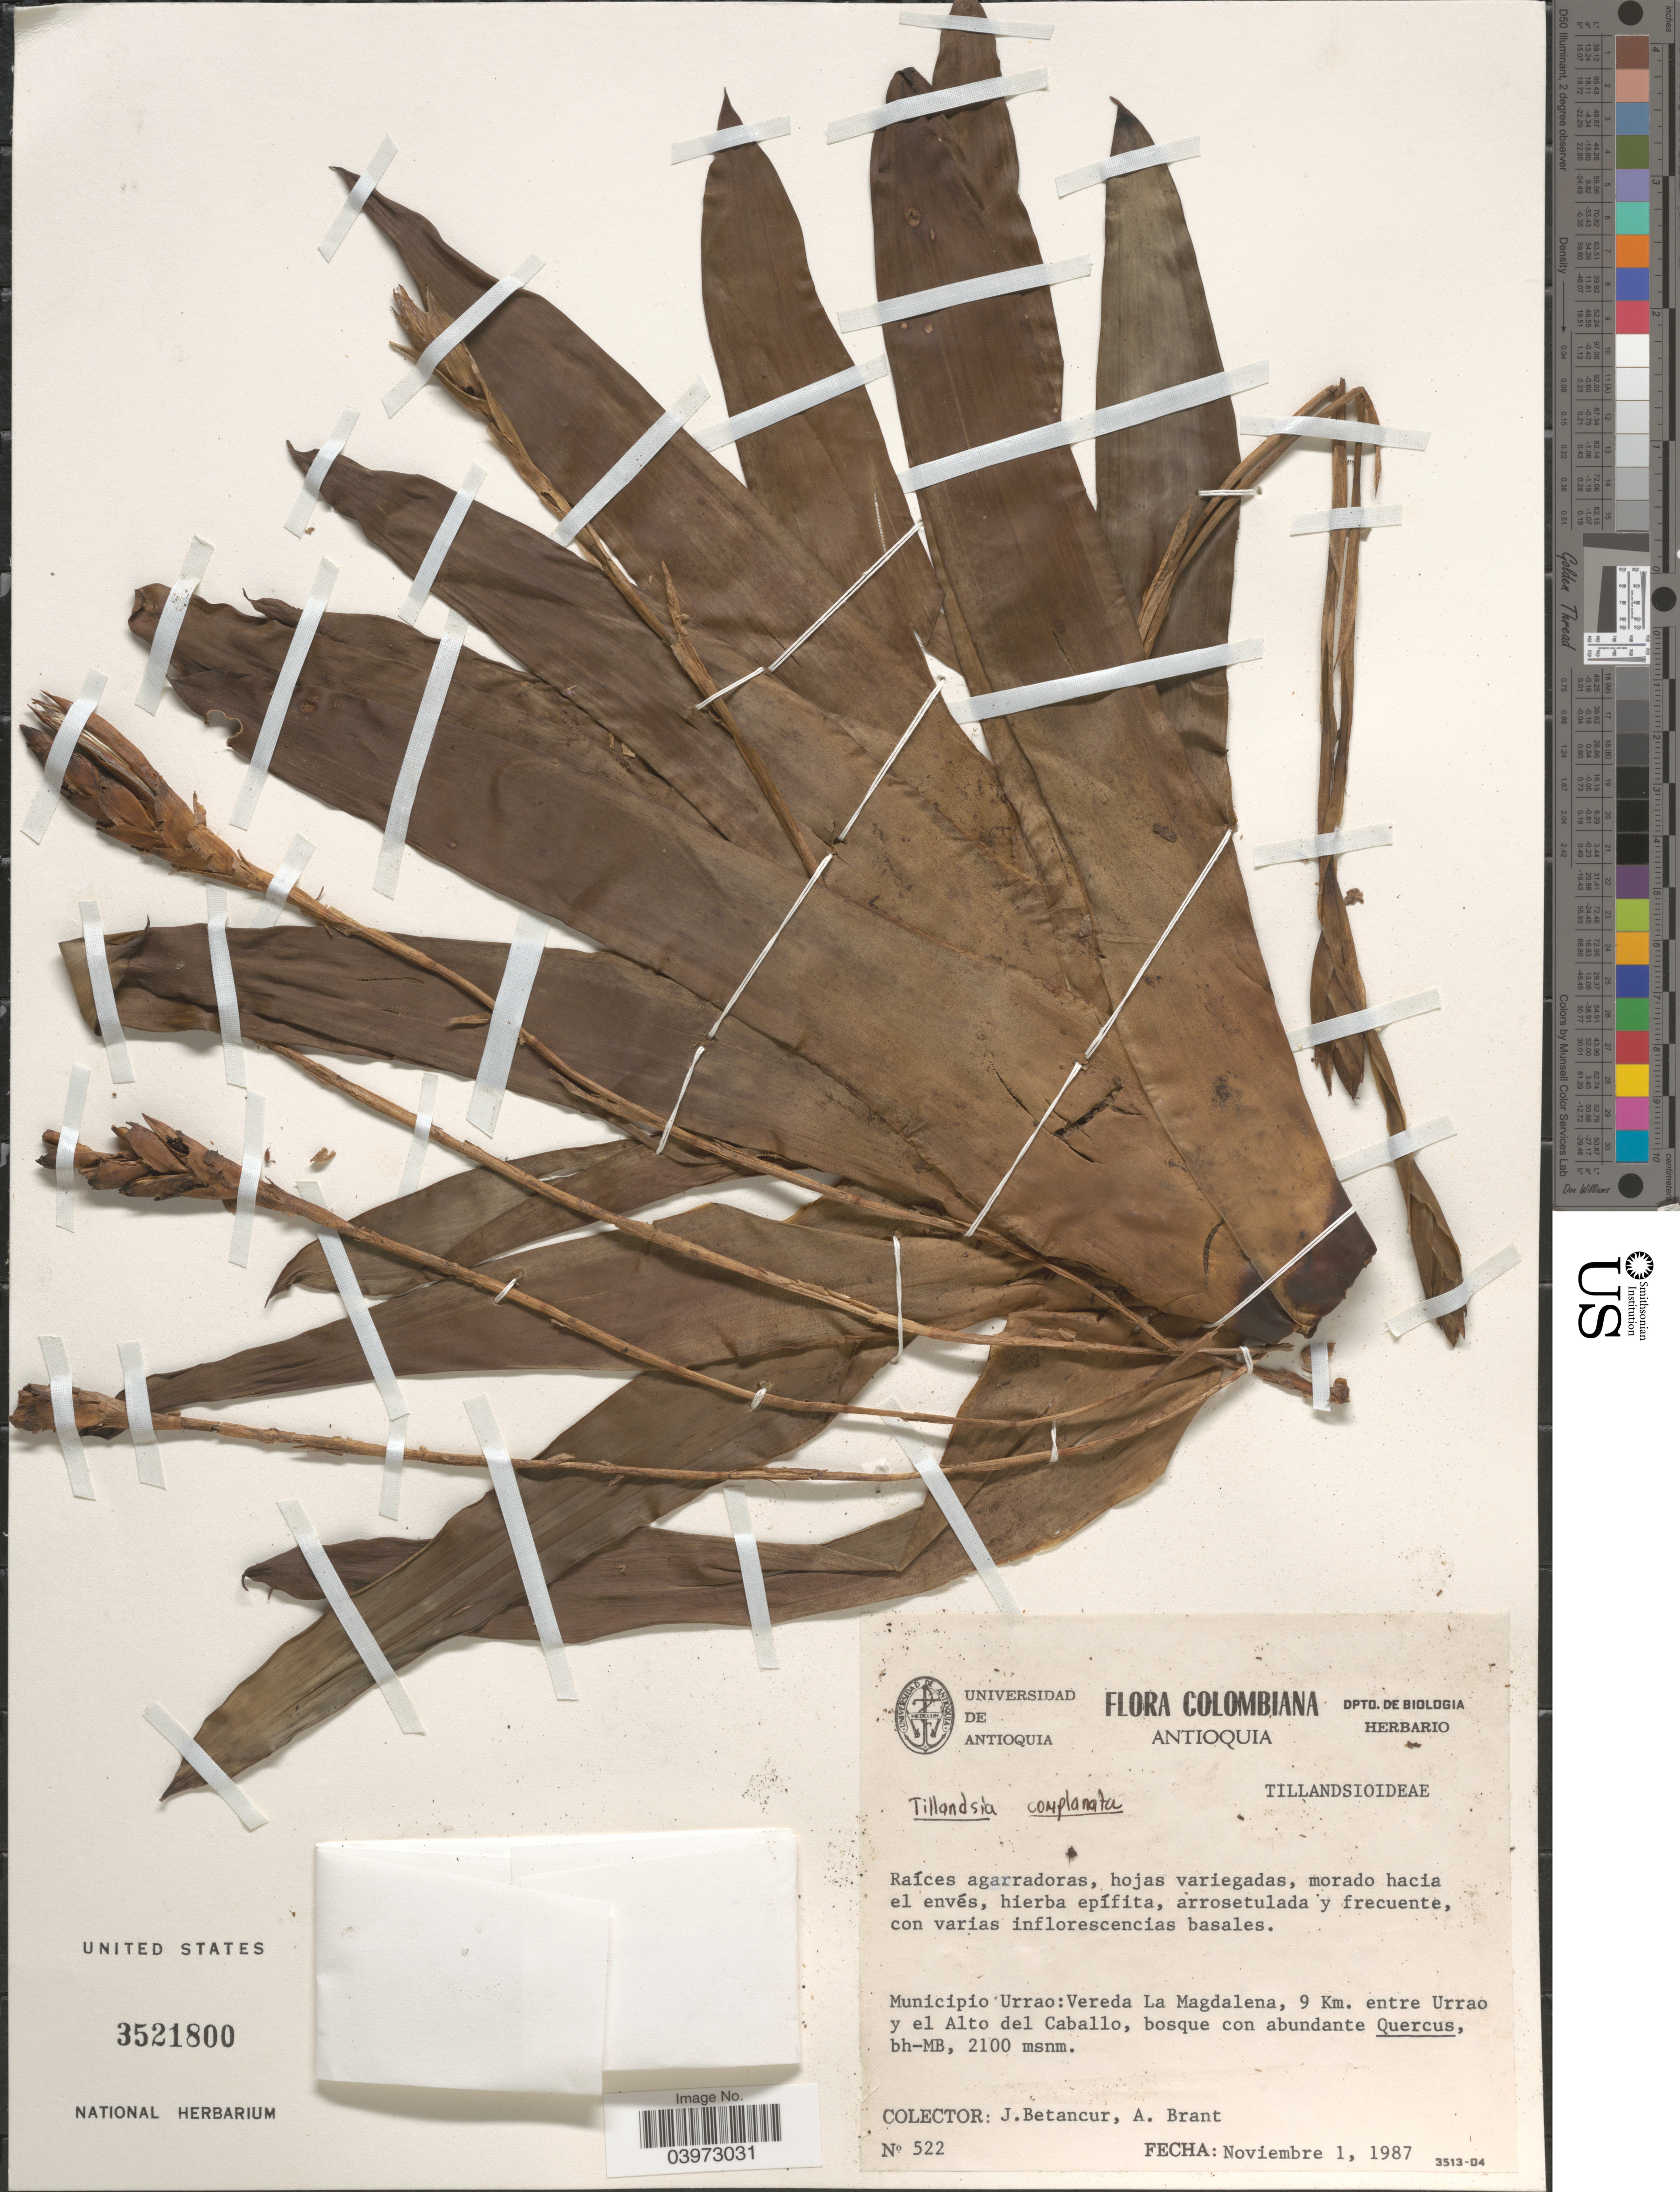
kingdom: Plantae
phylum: Tracheophyta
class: Liliopsida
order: Poales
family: Bromeliaceae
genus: Tillandsia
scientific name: Tillandsia complanata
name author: Benth.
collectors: J. C. Betancur & A. Brant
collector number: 522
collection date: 1987-11-01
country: Colombia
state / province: Antioquia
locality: Municipio Urraro: Vereda La Magdalena, 9 Km. entre Urrao y el Alto del Caballo.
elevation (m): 2100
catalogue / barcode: US 3521800